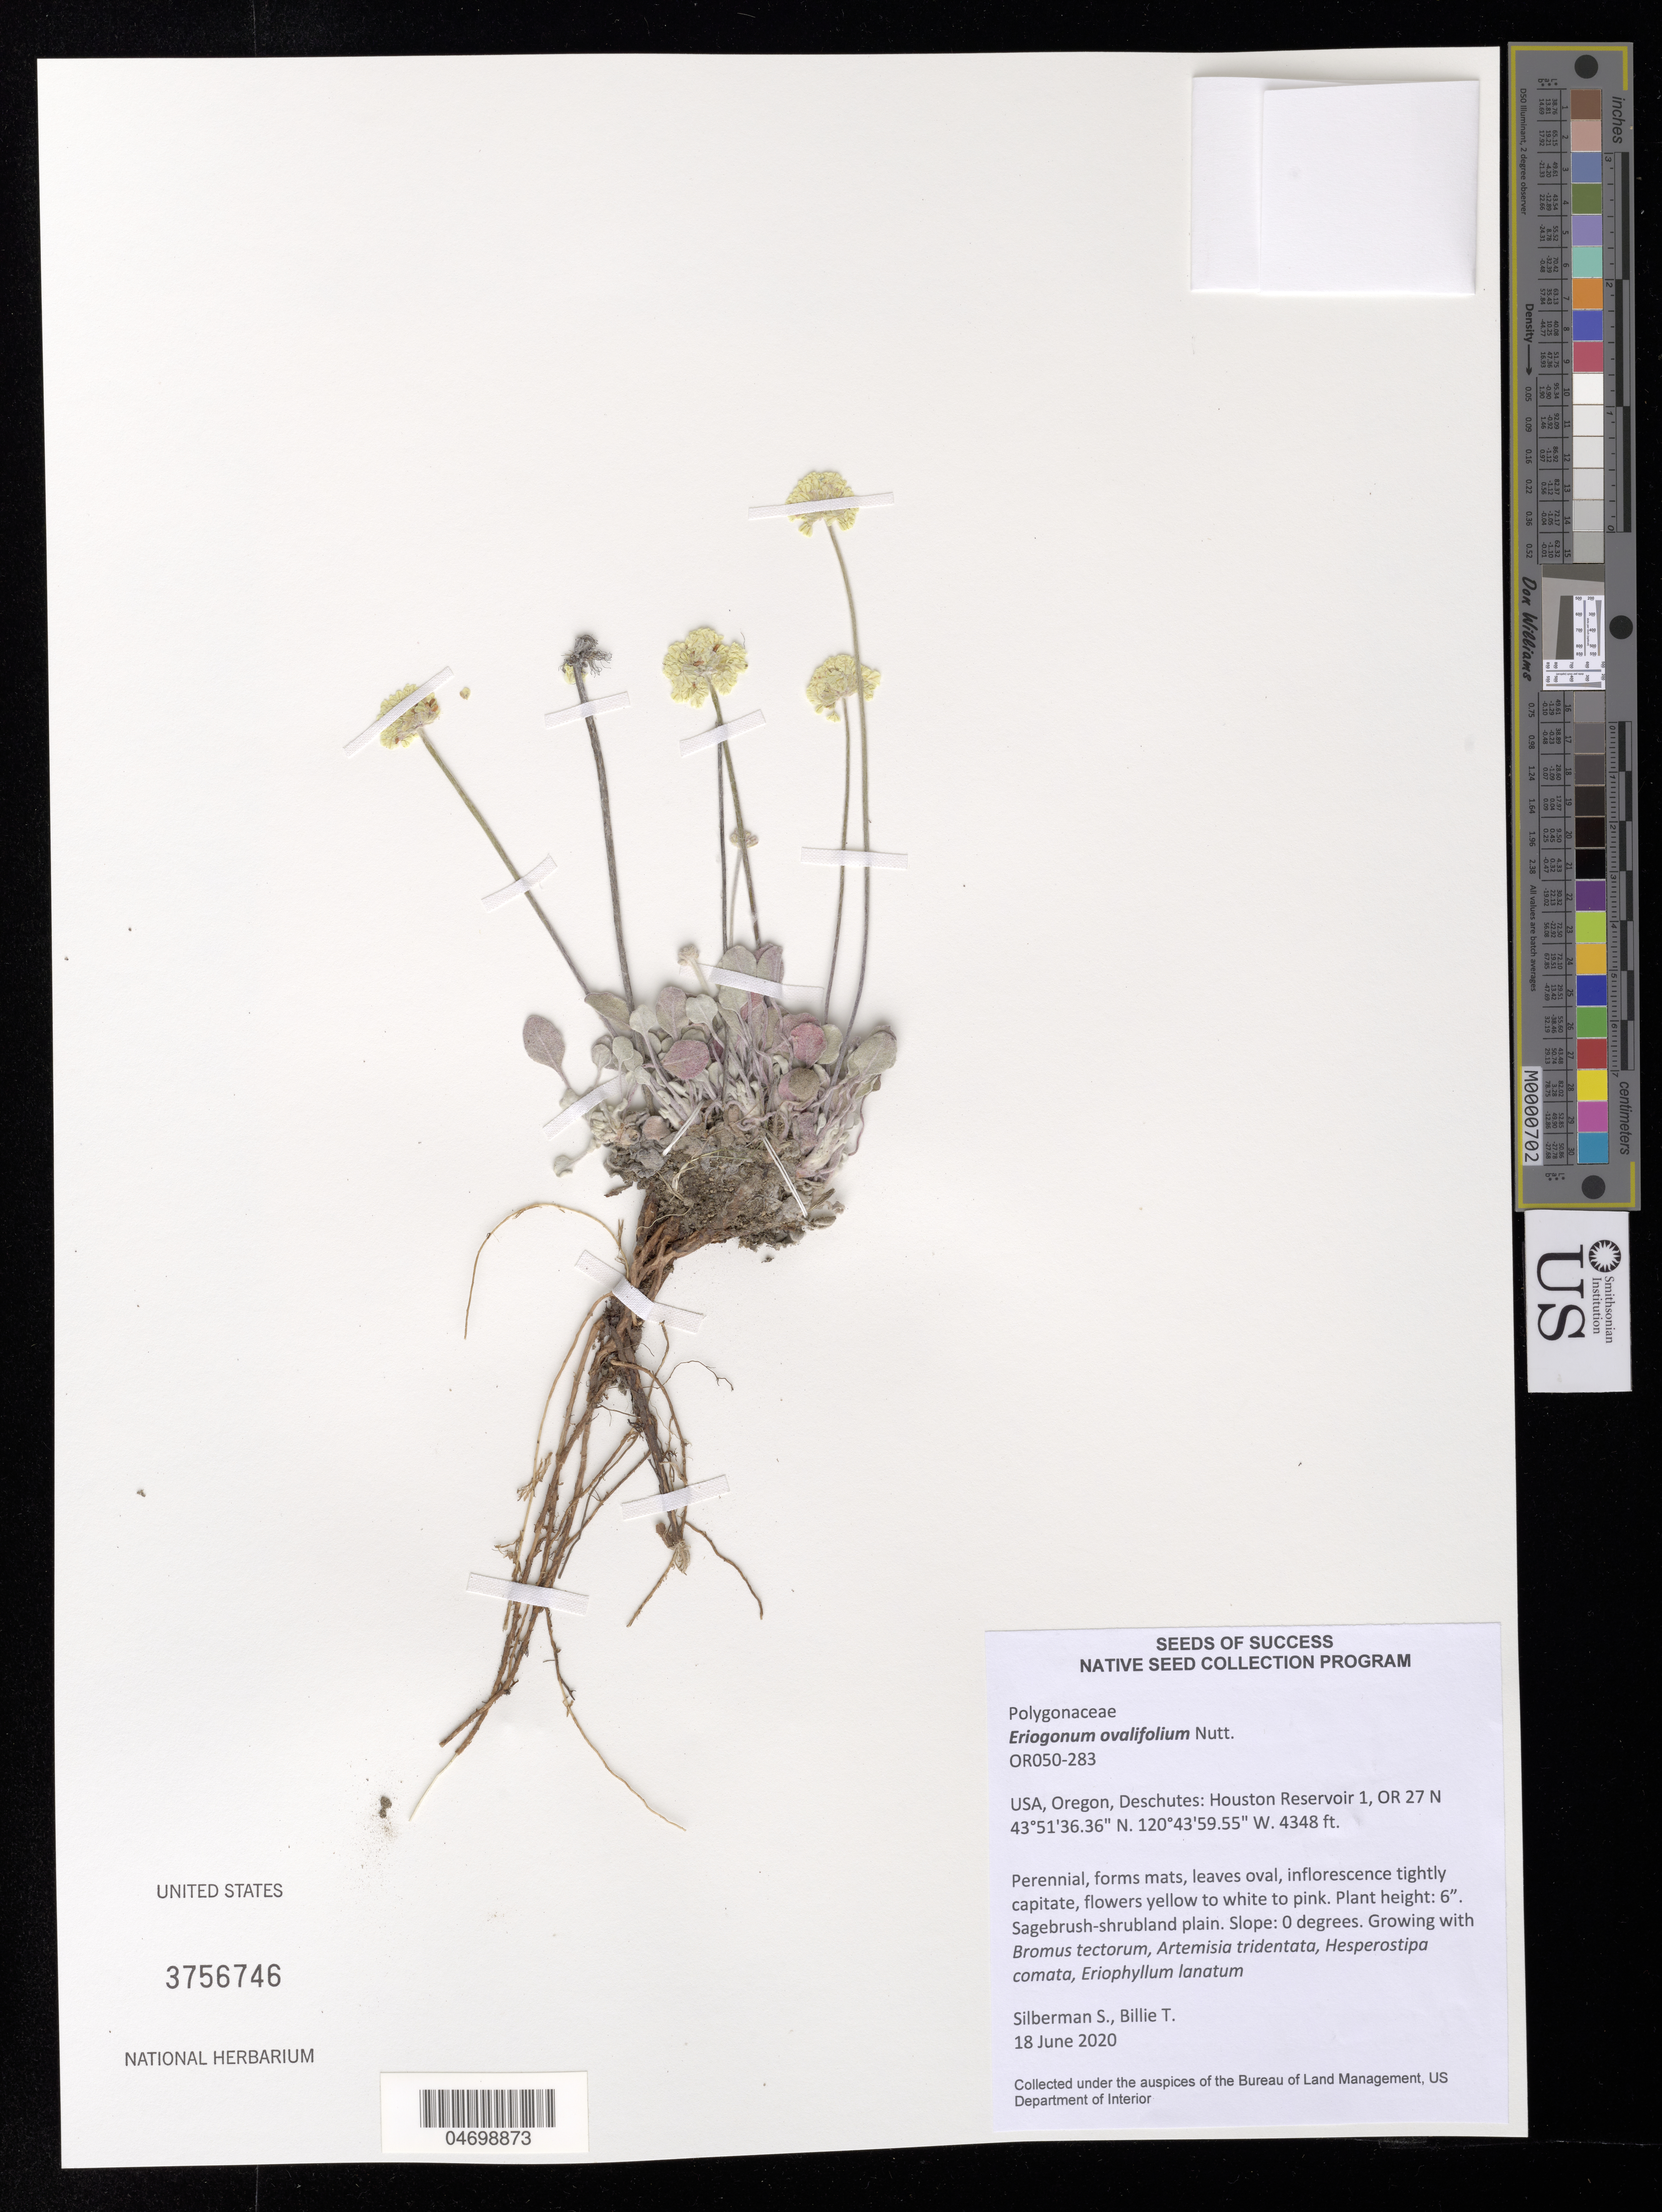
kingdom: Plantae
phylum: Tracheophyta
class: Magnoliopsida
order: Caryophyllales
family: Polygonaceae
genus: Eriogonum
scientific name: Eriogonum ovalifolium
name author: Nutt.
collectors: S. Silberman & T. Billie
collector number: OR050-283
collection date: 2020-06-18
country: United States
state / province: Oregon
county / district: Deschutes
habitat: Sagebrush-shrubland plain. With Bronum tectorum, Artemisia tridentata, etc.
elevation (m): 1325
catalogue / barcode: US 3756746